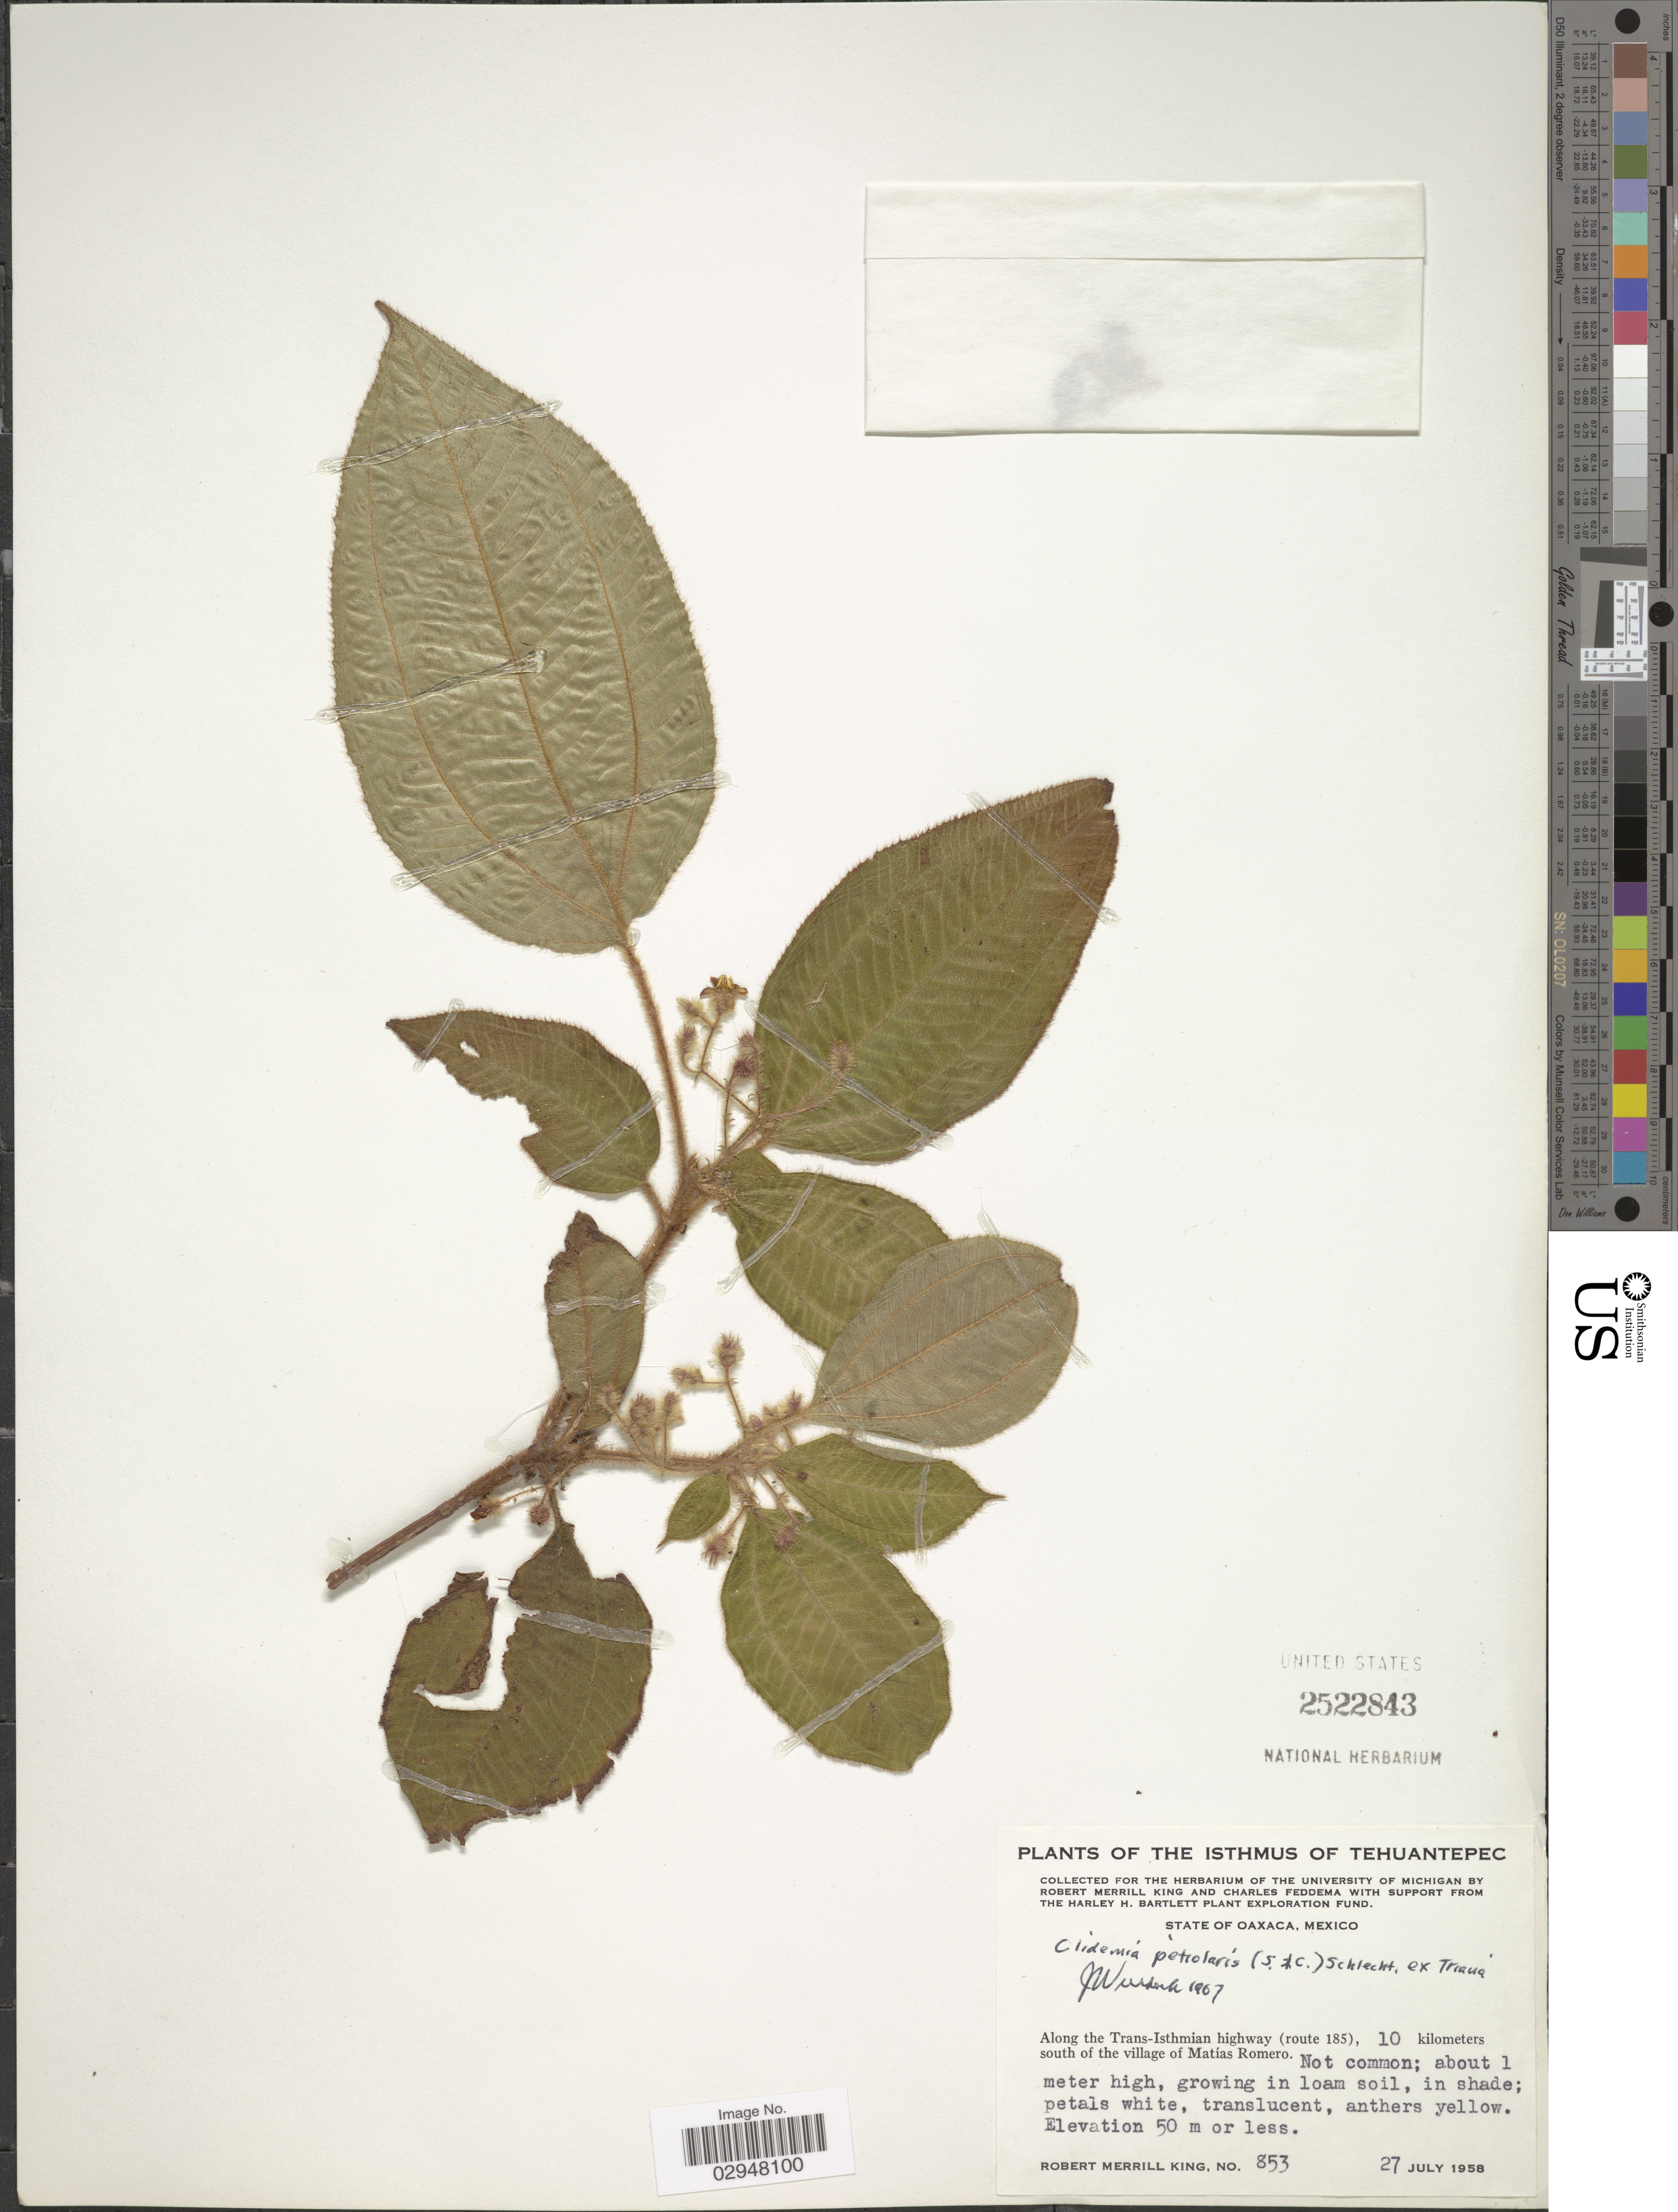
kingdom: Plantae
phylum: Tracheophyta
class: Magnoliopsida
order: Myrtales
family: Melastomataceae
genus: Clidemia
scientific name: Clidemia petiolaris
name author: (Schltdl. & Cham.) Schltdl. ex Triana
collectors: R. M. King & C. Feddema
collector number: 853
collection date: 1958-07-27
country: Mexico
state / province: Oaxaca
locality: The Isthmus of Tehuantepec. Along the Trans-Isthmian highway (route 185), 10 kilometers south of the village of Matías Romero.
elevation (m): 50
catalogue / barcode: US 2522843